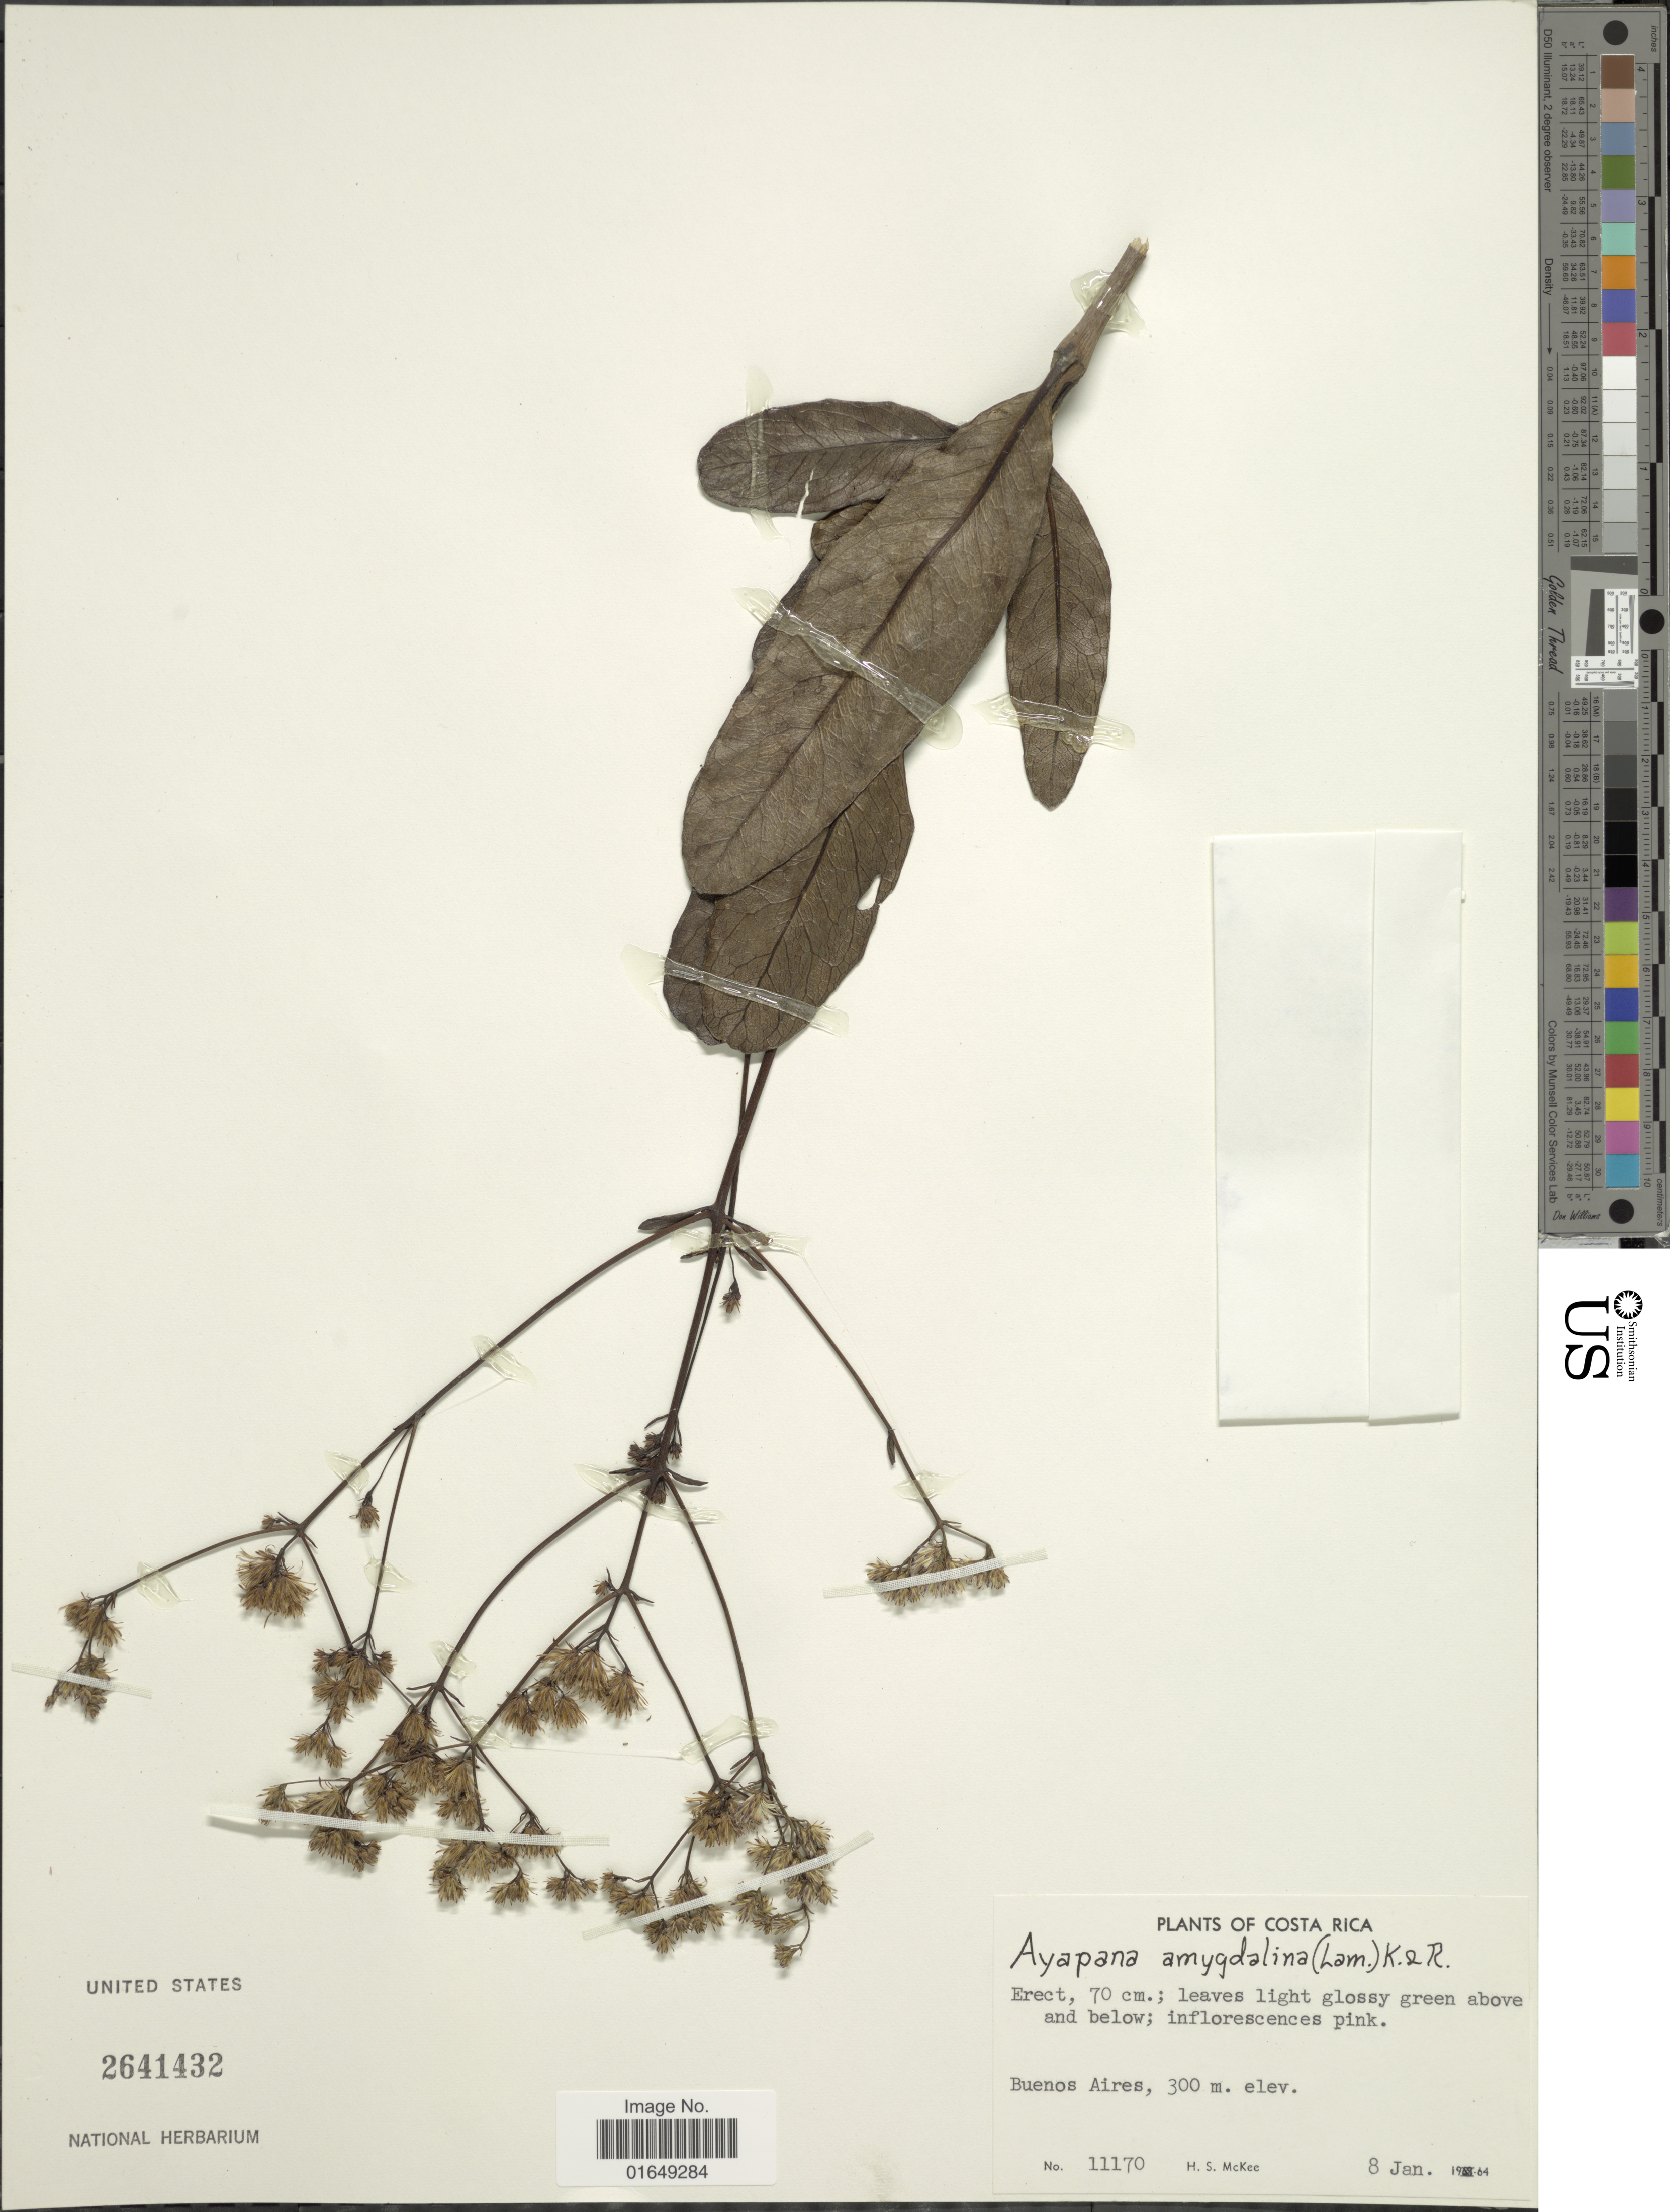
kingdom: Plantae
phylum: Tracheophyta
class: Magnoliopsida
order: Asterales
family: Asteraceae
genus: Ayapana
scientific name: Ayapana amygdalina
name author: (Lam.) R.M. King & H. Rob.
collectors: H. S. McKee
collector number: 11170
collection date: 1964-01-08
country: Costa Rica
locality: Buenos Aires.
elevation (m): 300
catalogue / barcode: US 2641432